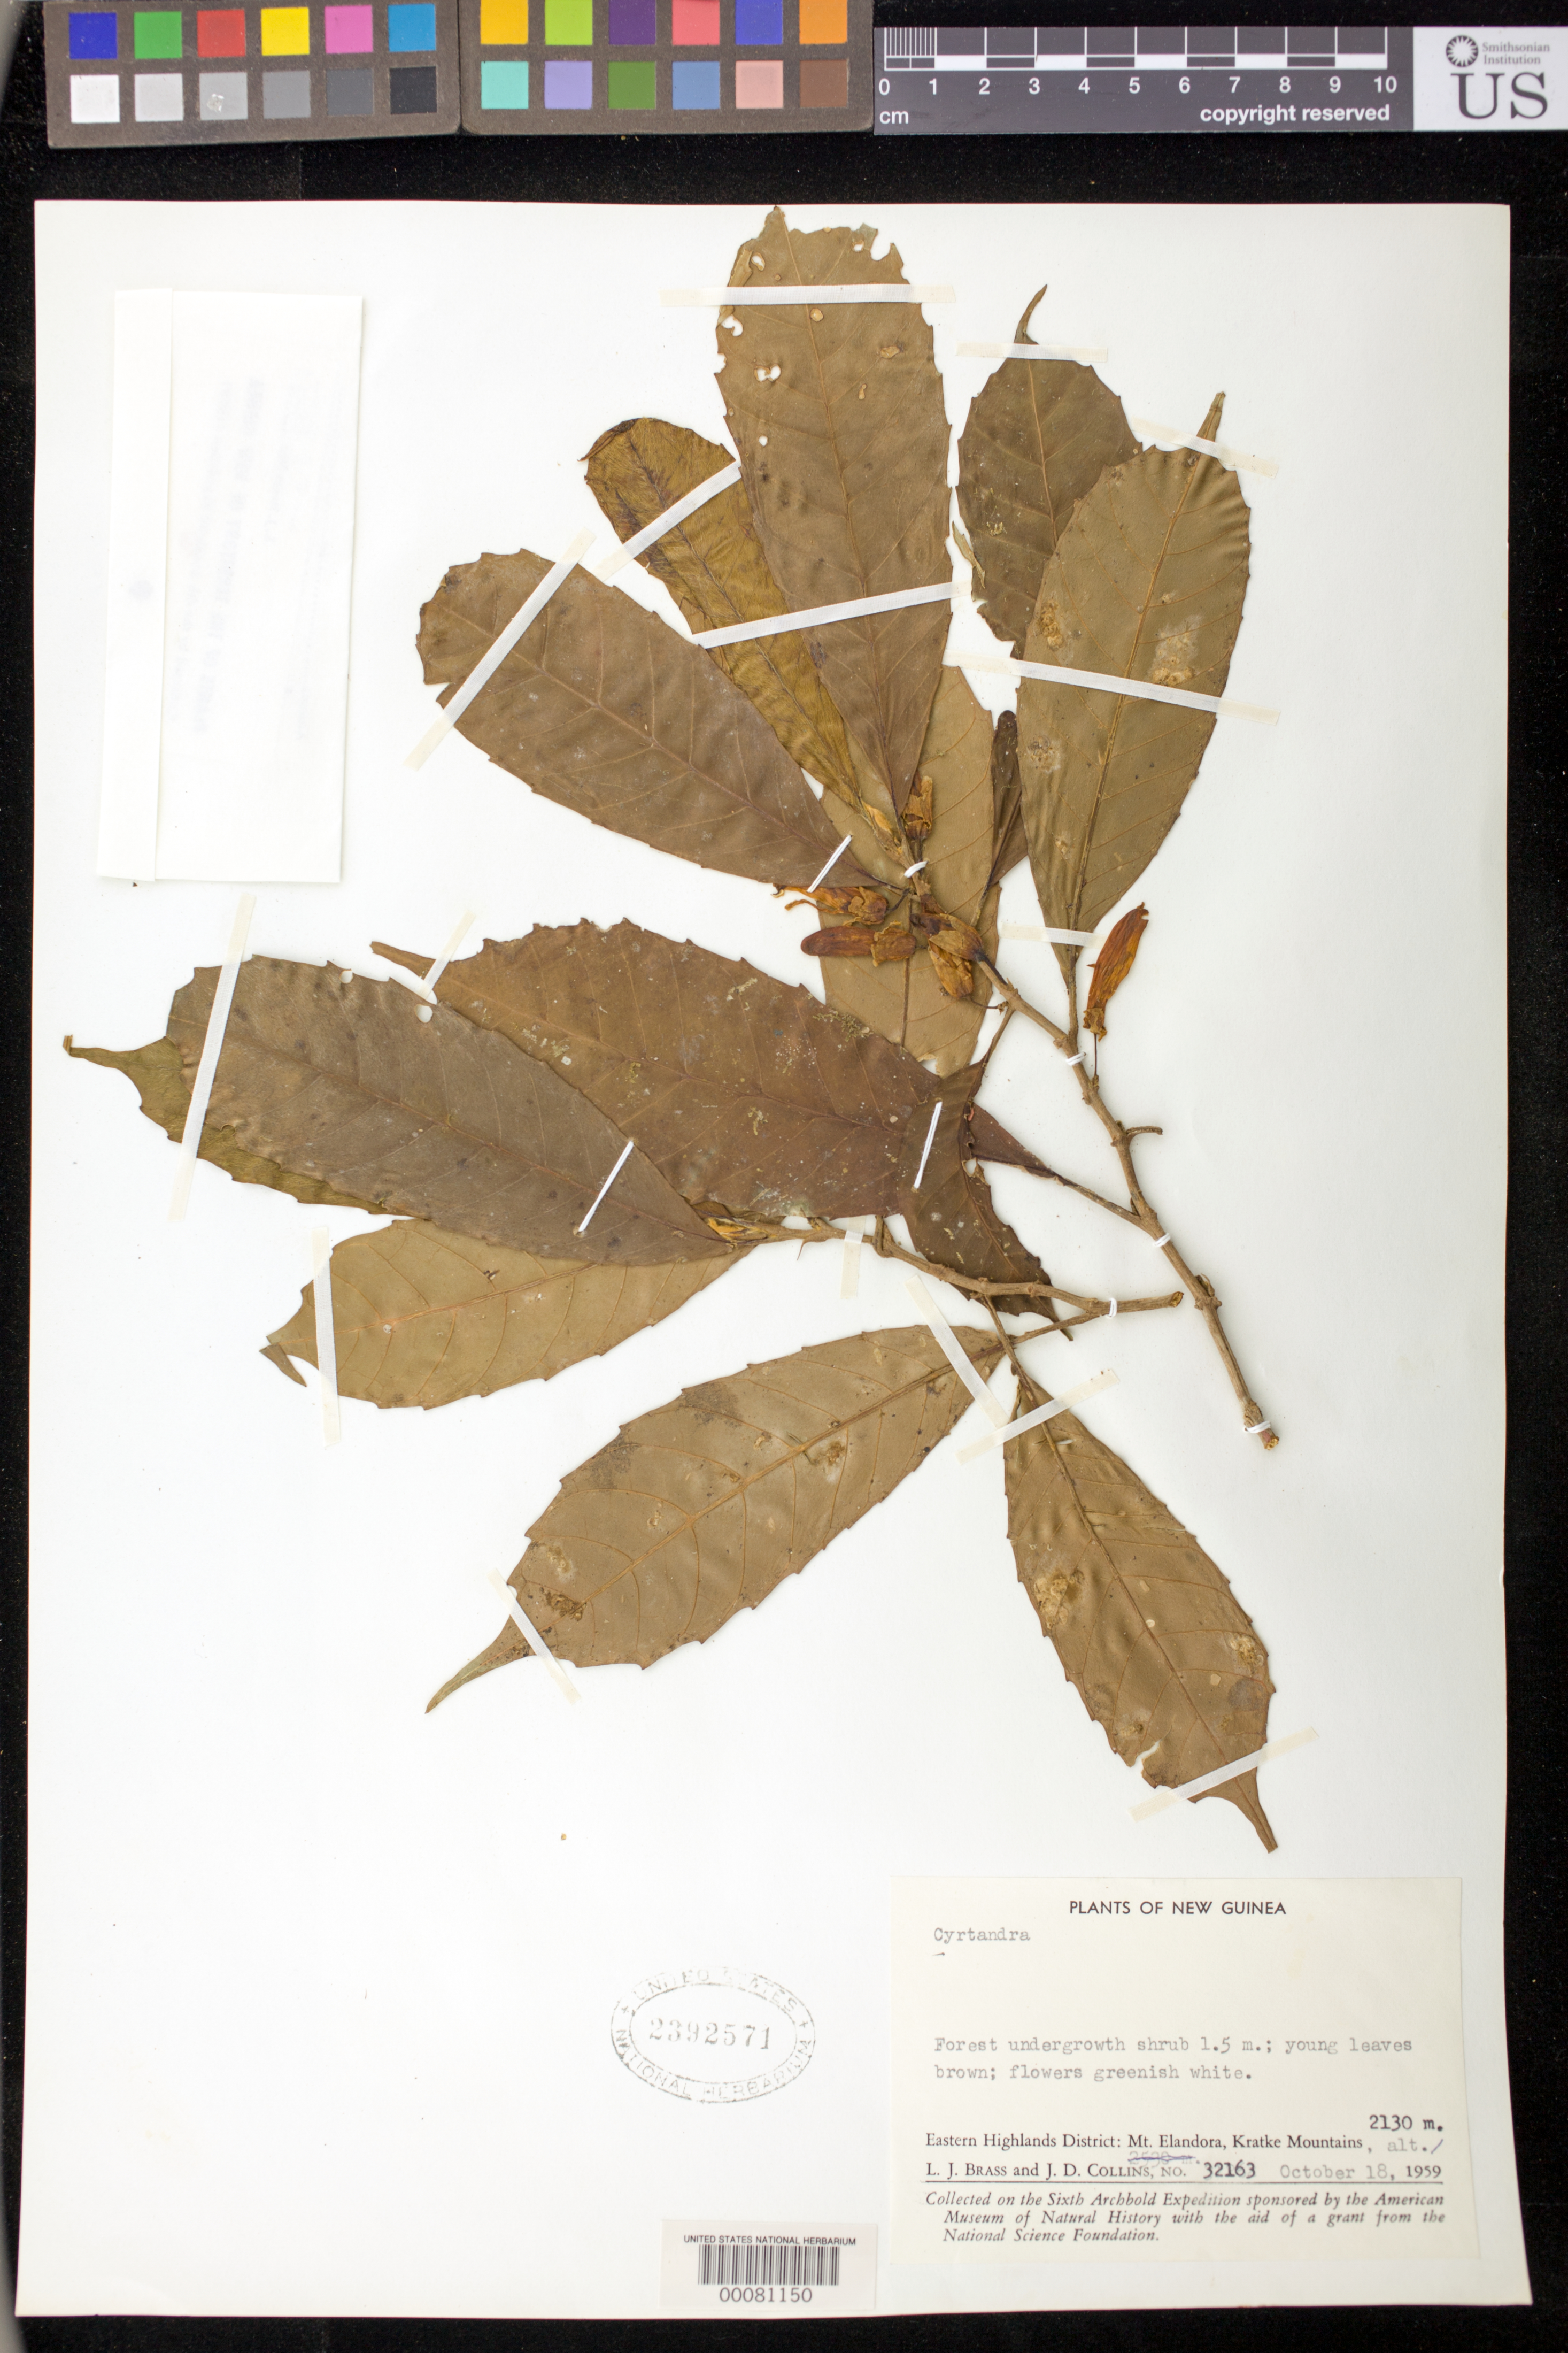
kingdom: Plantae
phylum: Tracheophyta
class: Magnoliopsida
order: Lamiales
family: Gesneriaceae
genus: Cyrtandra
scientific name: Cyrtandra sp.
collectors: L. J. Brass & J. Collins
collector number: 32163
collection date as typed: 18 Oct 1959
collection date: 1959-10-18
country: Papua New Guinea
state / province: Eastern Highlands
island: New Guinea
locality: Eastern highlands dist., Mt elandora, kratke mountains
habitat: Forest undergrowth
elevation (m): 2130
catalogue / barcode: US 2392571